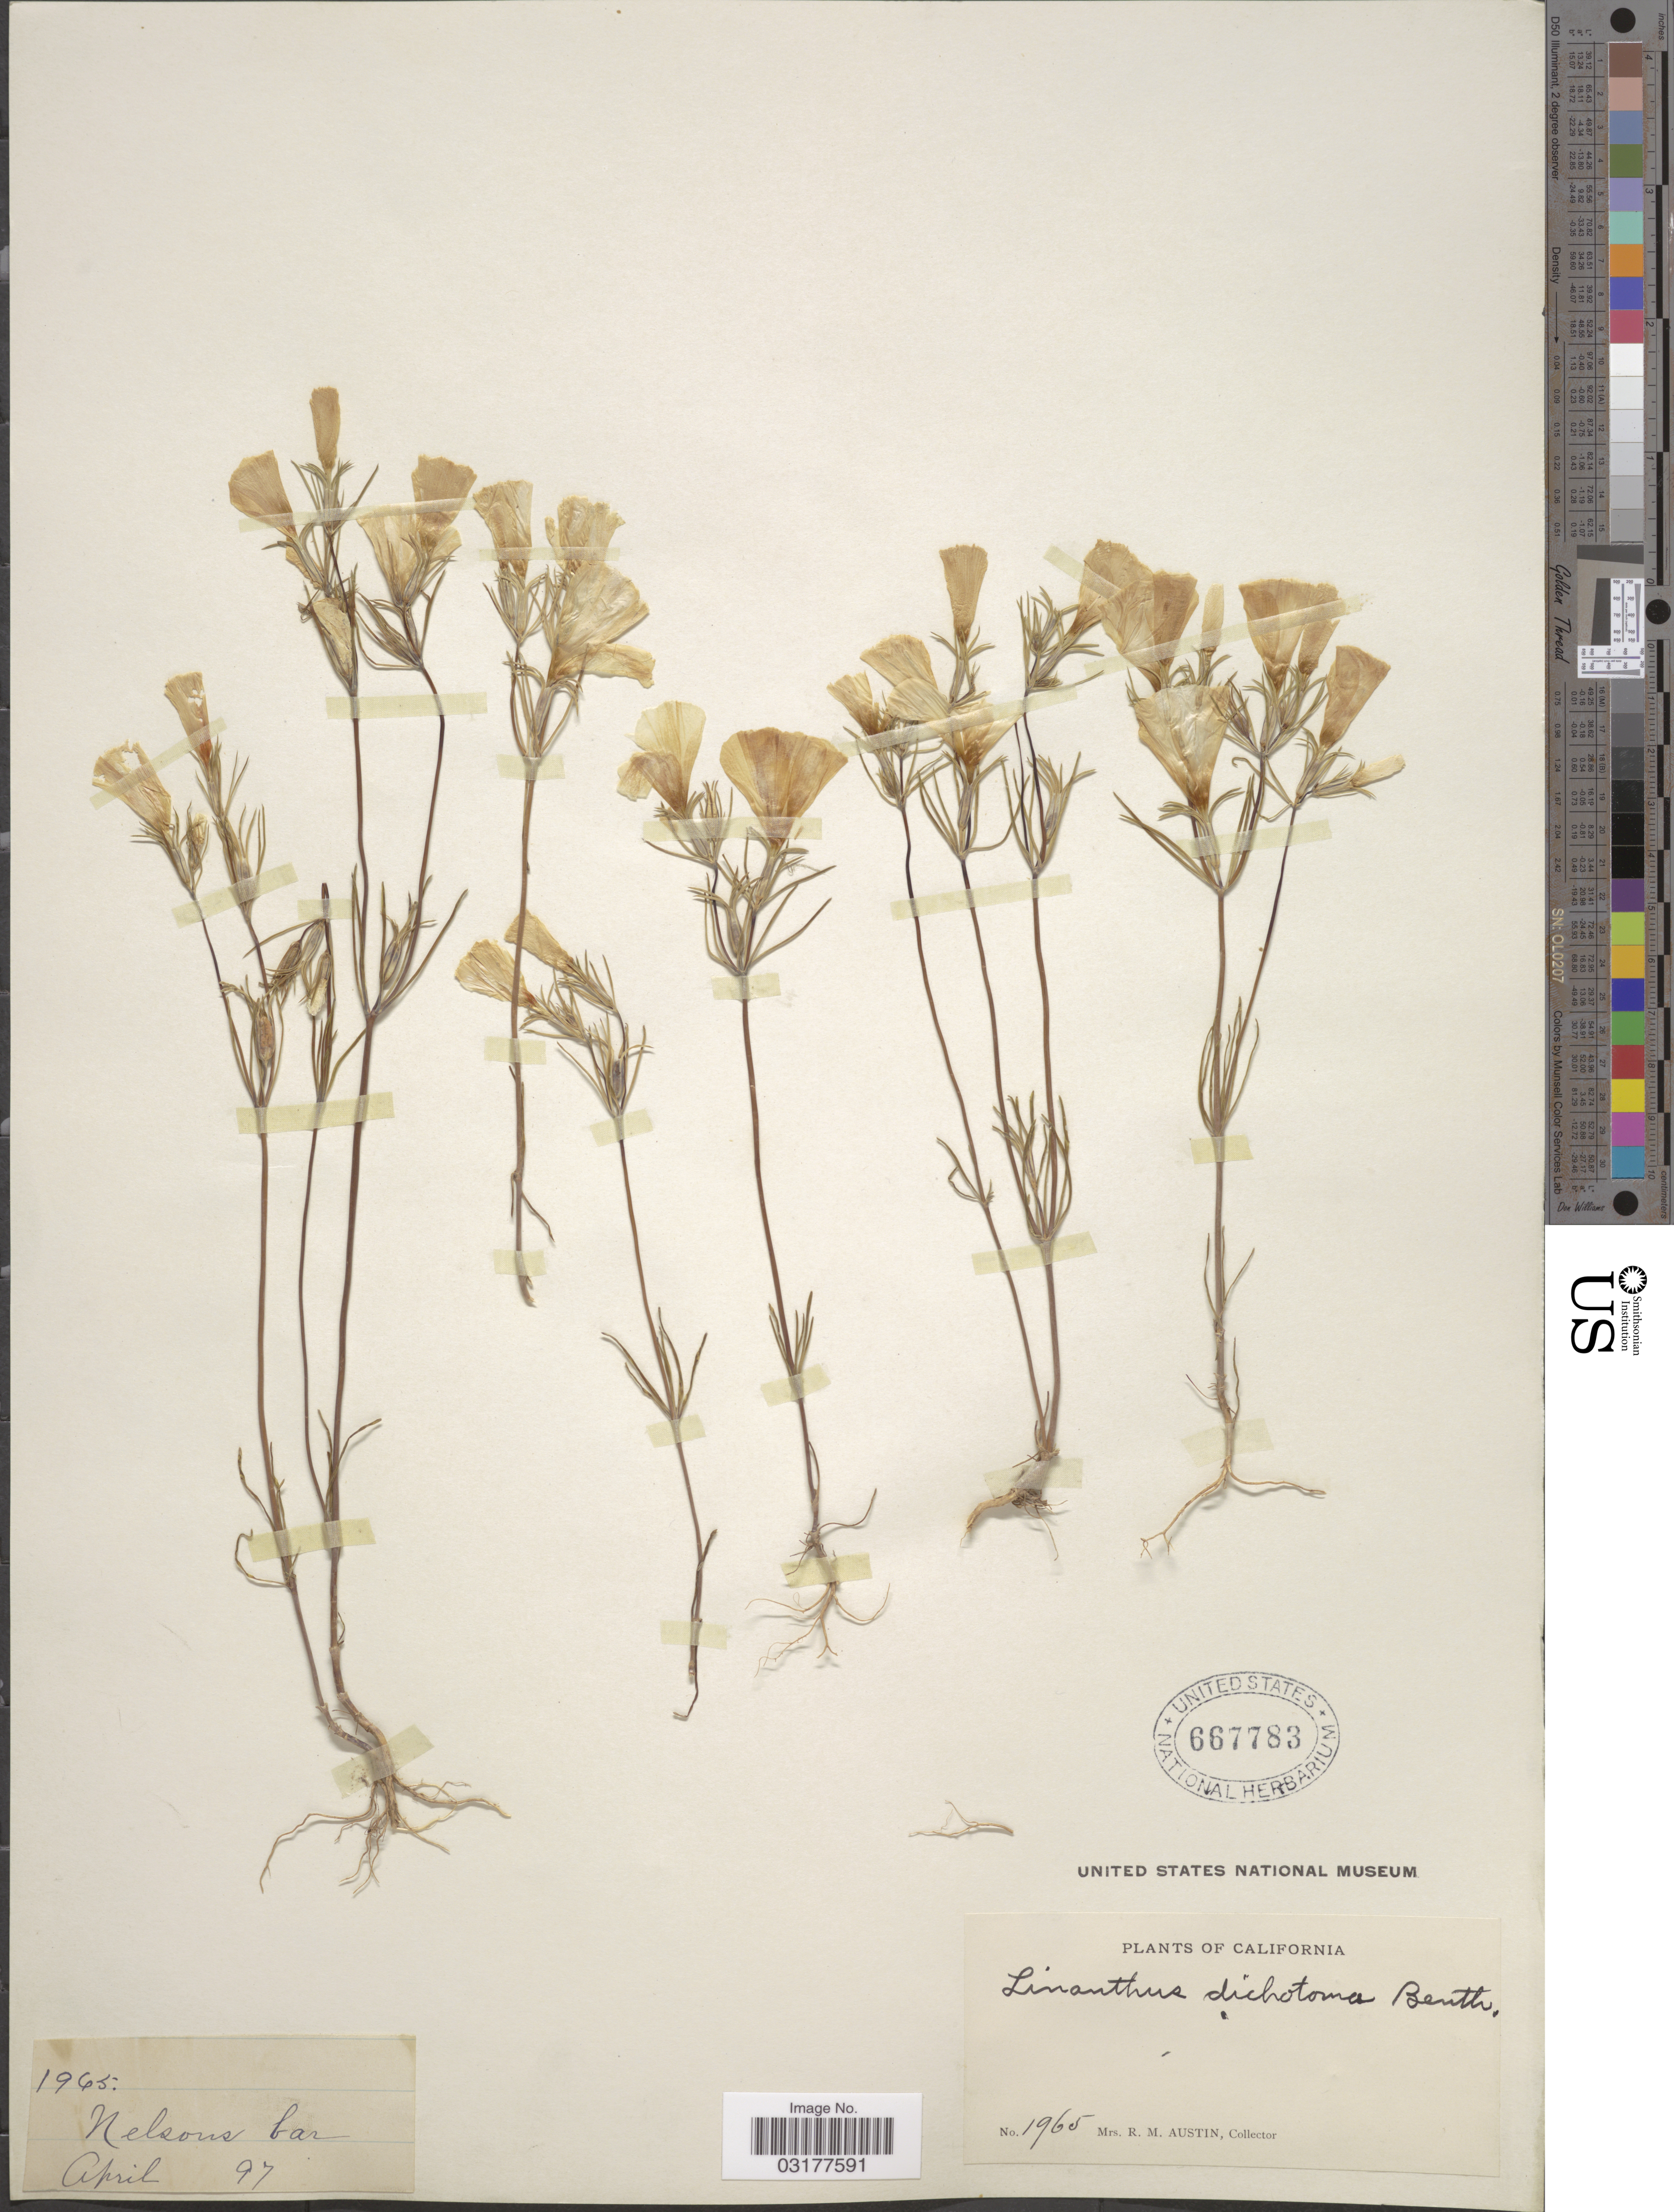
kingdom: Plantae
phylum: Tracheophyta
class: Magnoliopsida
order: Ericales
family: Polemoniaceae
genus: Linanthus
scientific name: Linanthus dichotomus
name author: Benth.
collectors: R. Austin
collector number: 1965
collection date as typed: Transcribed d/m/y: /4/97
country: United States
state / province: California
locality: Nelsons bar.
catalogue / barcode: US 667783